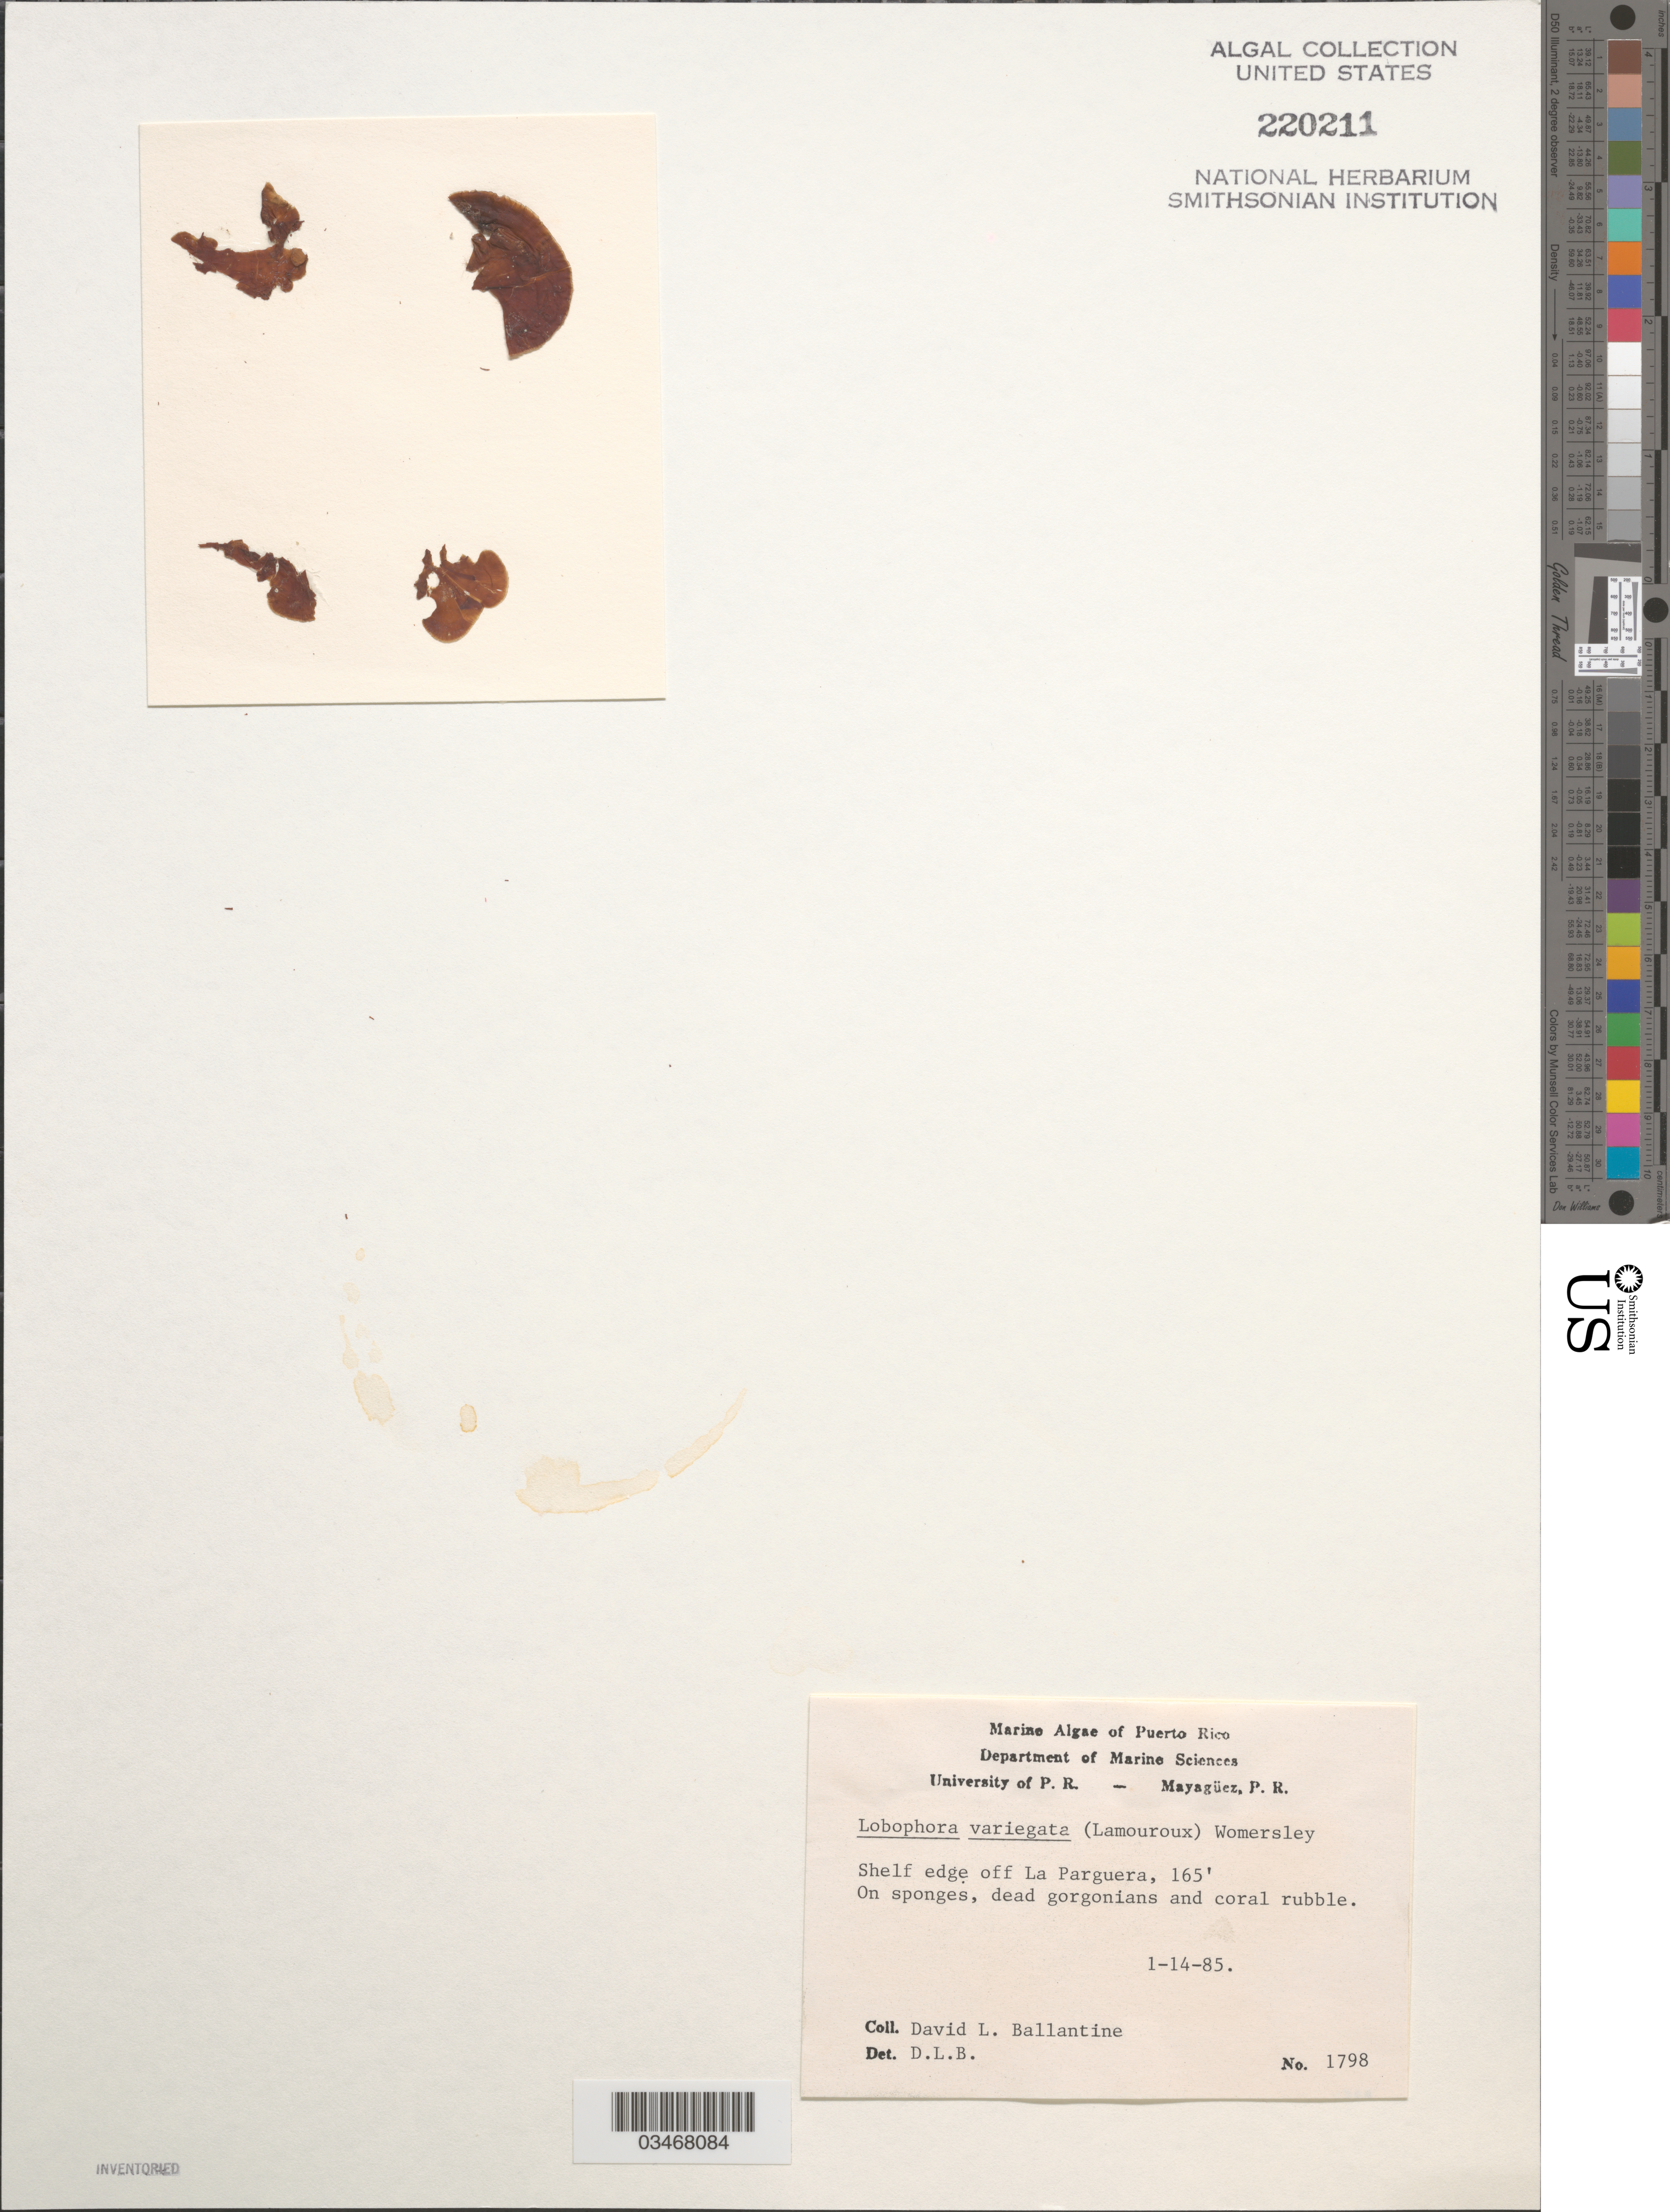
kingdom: Chromista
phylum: Ochrophyta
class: Phaeophyceae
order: Dictyotales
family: Dictyotaceae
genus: Lobophora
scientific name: Lobophora variegata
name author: (J.V.Lamouroux) Womersley & E.C. Oliveira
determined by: Ballantine, D. L.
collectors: D.L. Ballantine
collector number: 1798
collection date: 1985-01-14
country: Puerto Rico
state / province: Lajas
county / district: La Parguera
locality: Shelf edge off La Parguera.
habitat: On sponges, dead gorgonians and coral rubble.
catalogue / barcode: US 220211